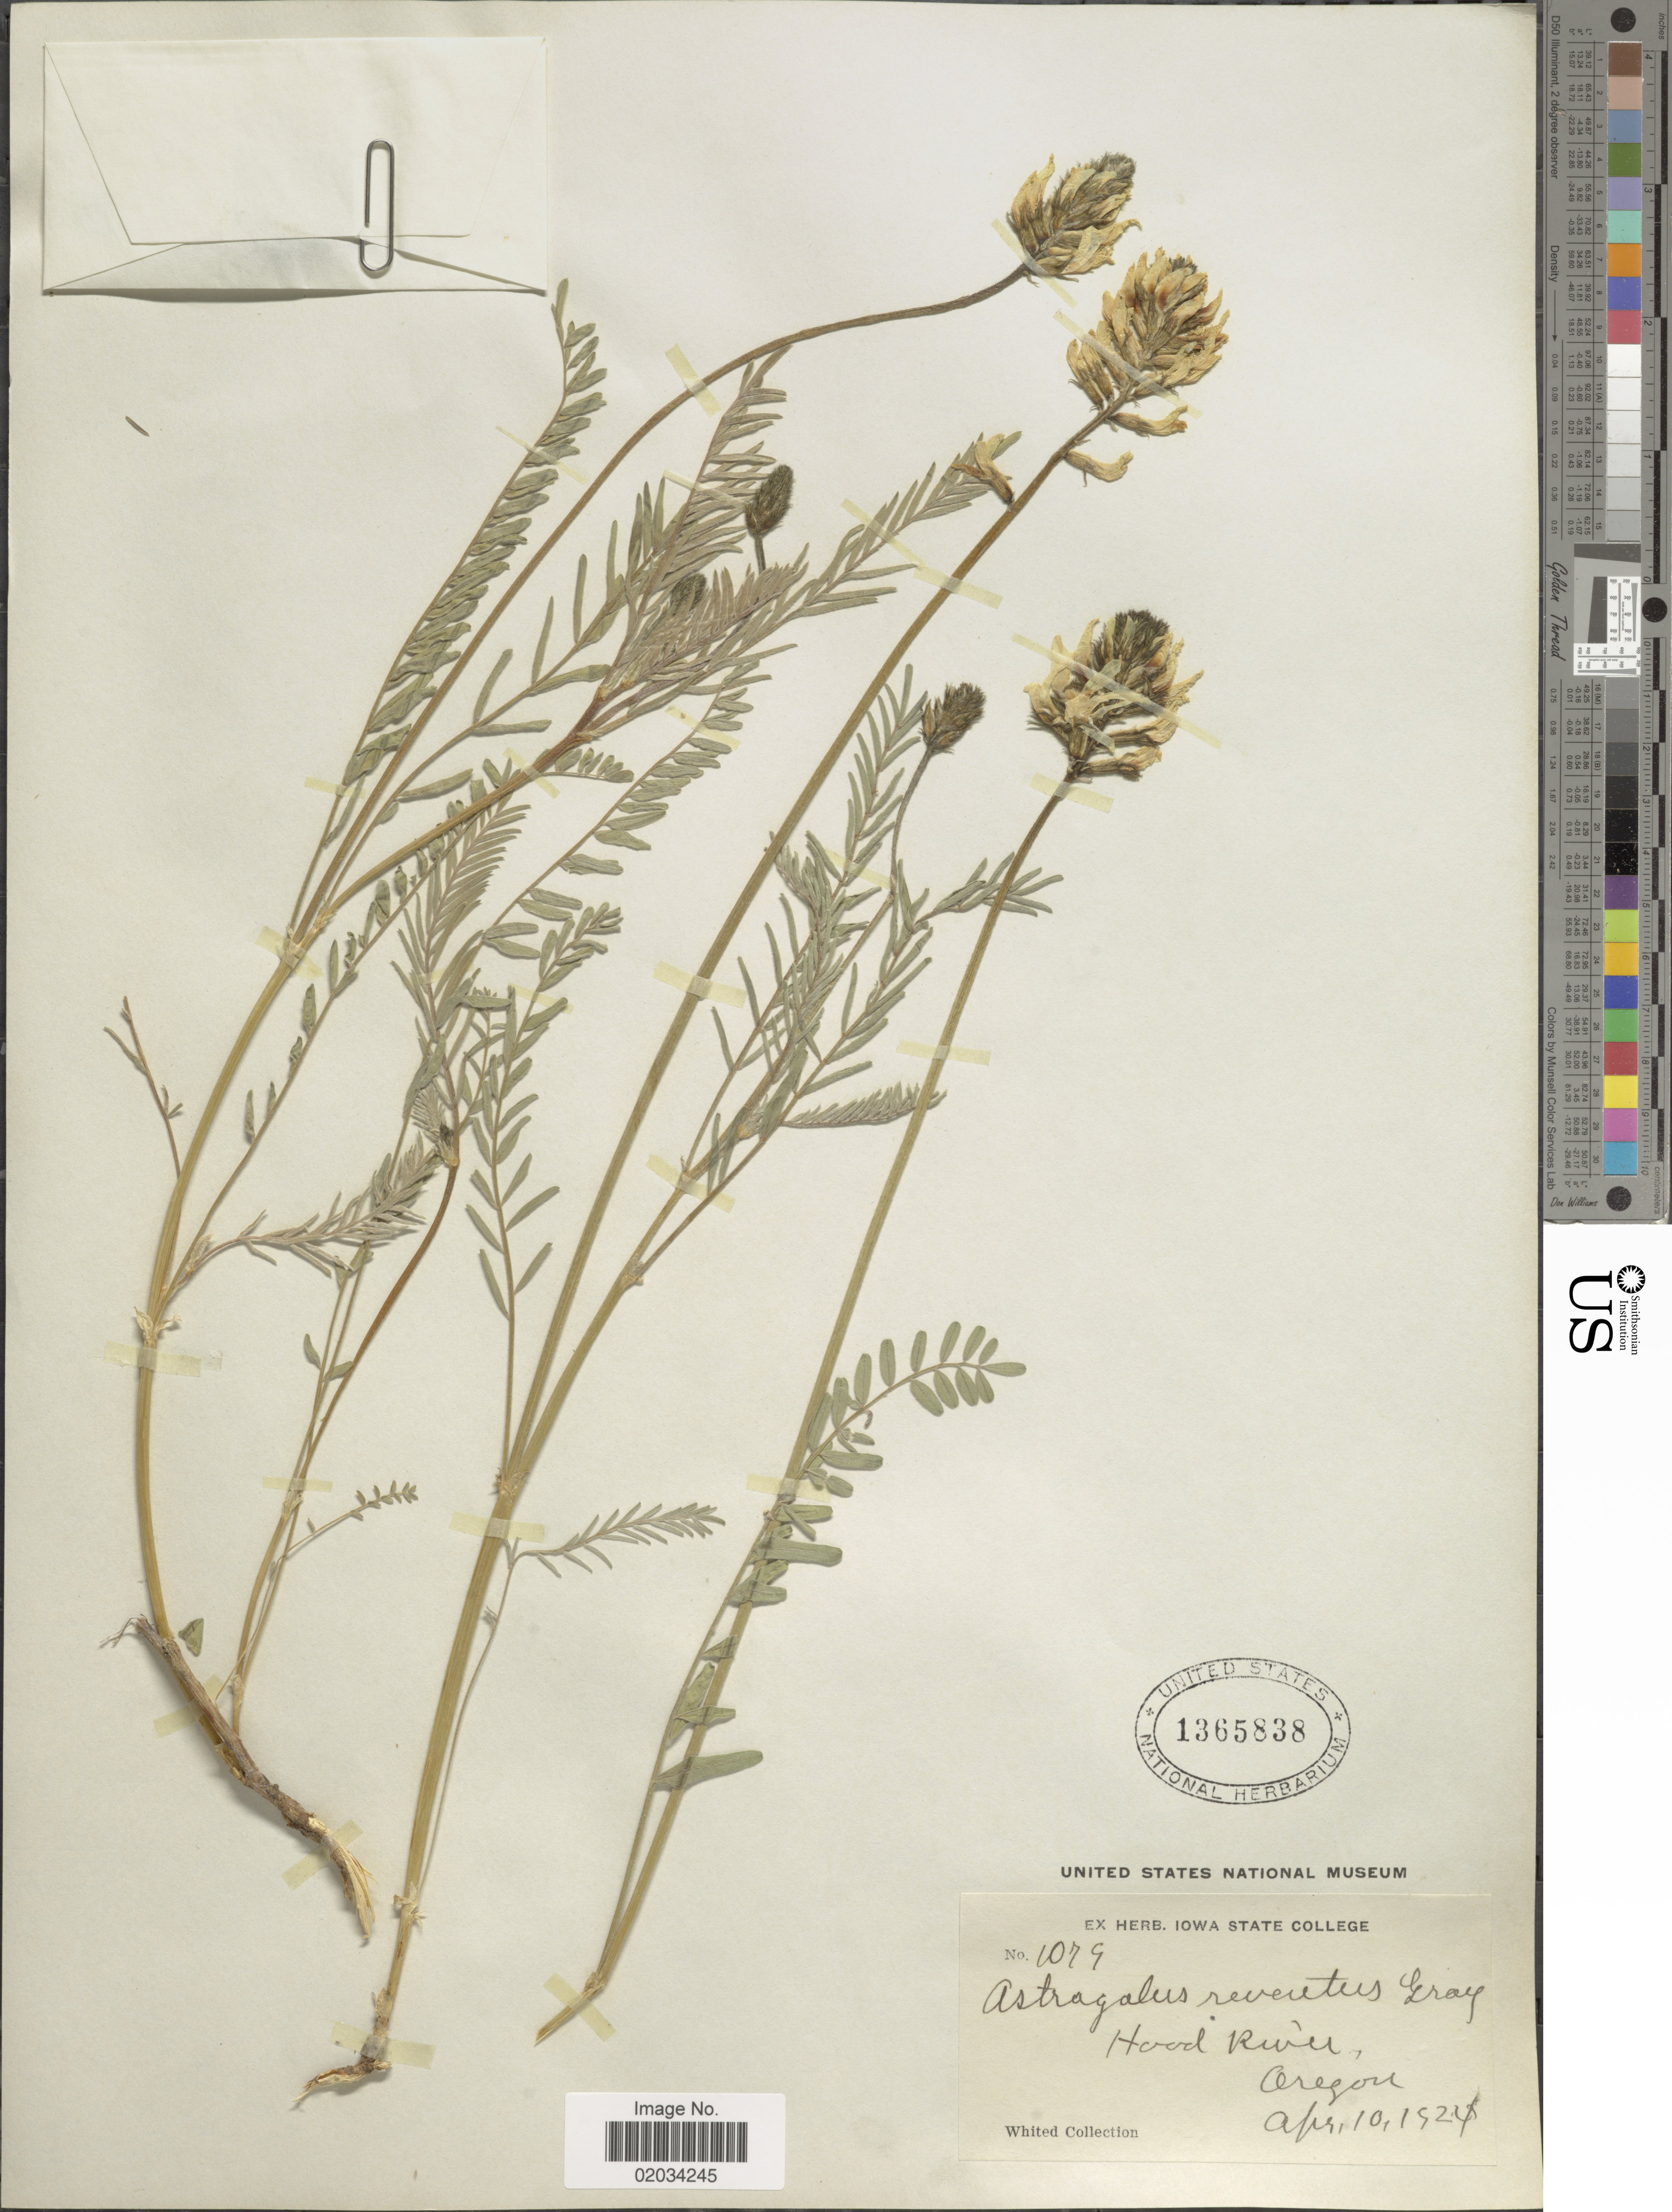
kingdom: Plantae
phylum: Tracheophyta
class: Magnoliopsida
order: Fabales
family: Fabaceae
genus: Astragalus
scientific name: Astragalus reventiformis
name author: (Rydb.) Barneby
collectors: Whited Collection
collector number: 1079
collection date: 1924-04-10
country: United States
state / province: Oregon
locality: Hood River, Oregon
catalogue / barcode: US 1365838